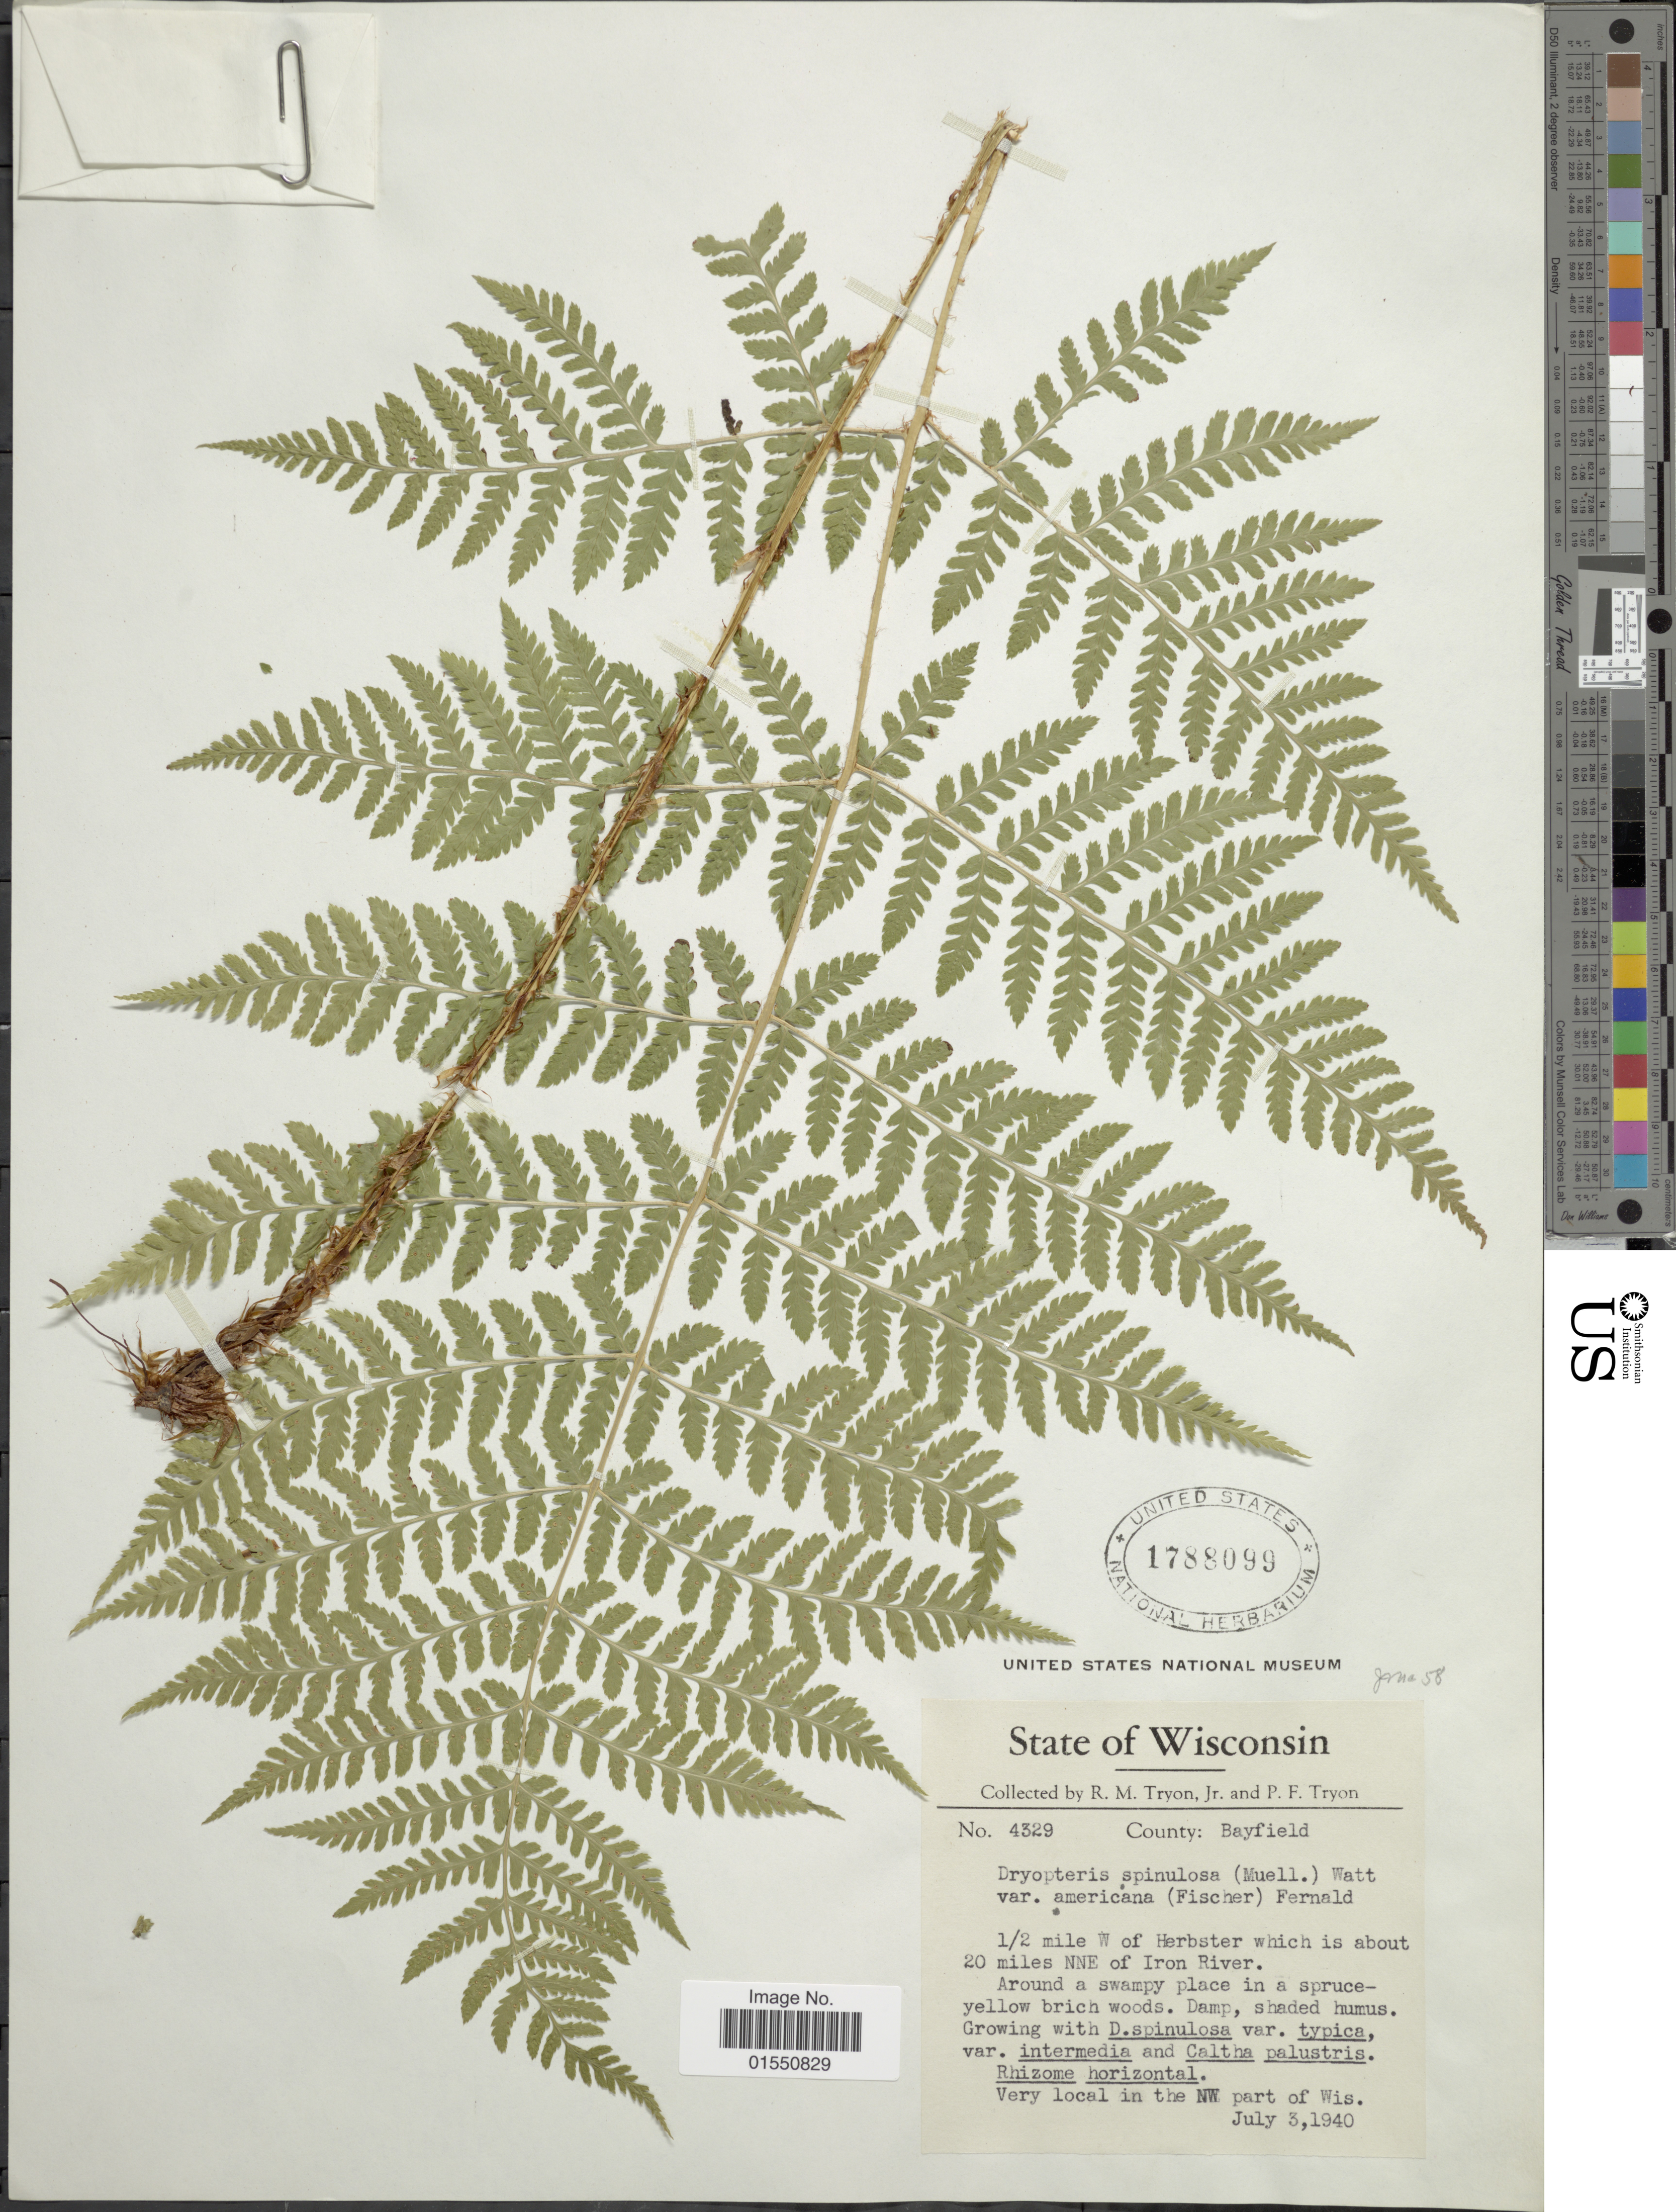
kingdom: Plantae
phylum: Tracheophyta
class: Polypodiopsida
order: Polypodiales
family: Dryopteridaceae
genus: Dryopteris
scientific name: Dryopteris expansa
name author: (C. Presl) Fraser-Jenk. & Jermy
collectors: R. M. Tryon & P. Tryon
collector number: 4329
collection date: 1940-07-03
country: United States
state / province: Wisconsin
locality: County: Bayfield. 1/2 mile W of Herbster which is about 20 miles NNE of Iron River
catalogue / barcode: US 1788099